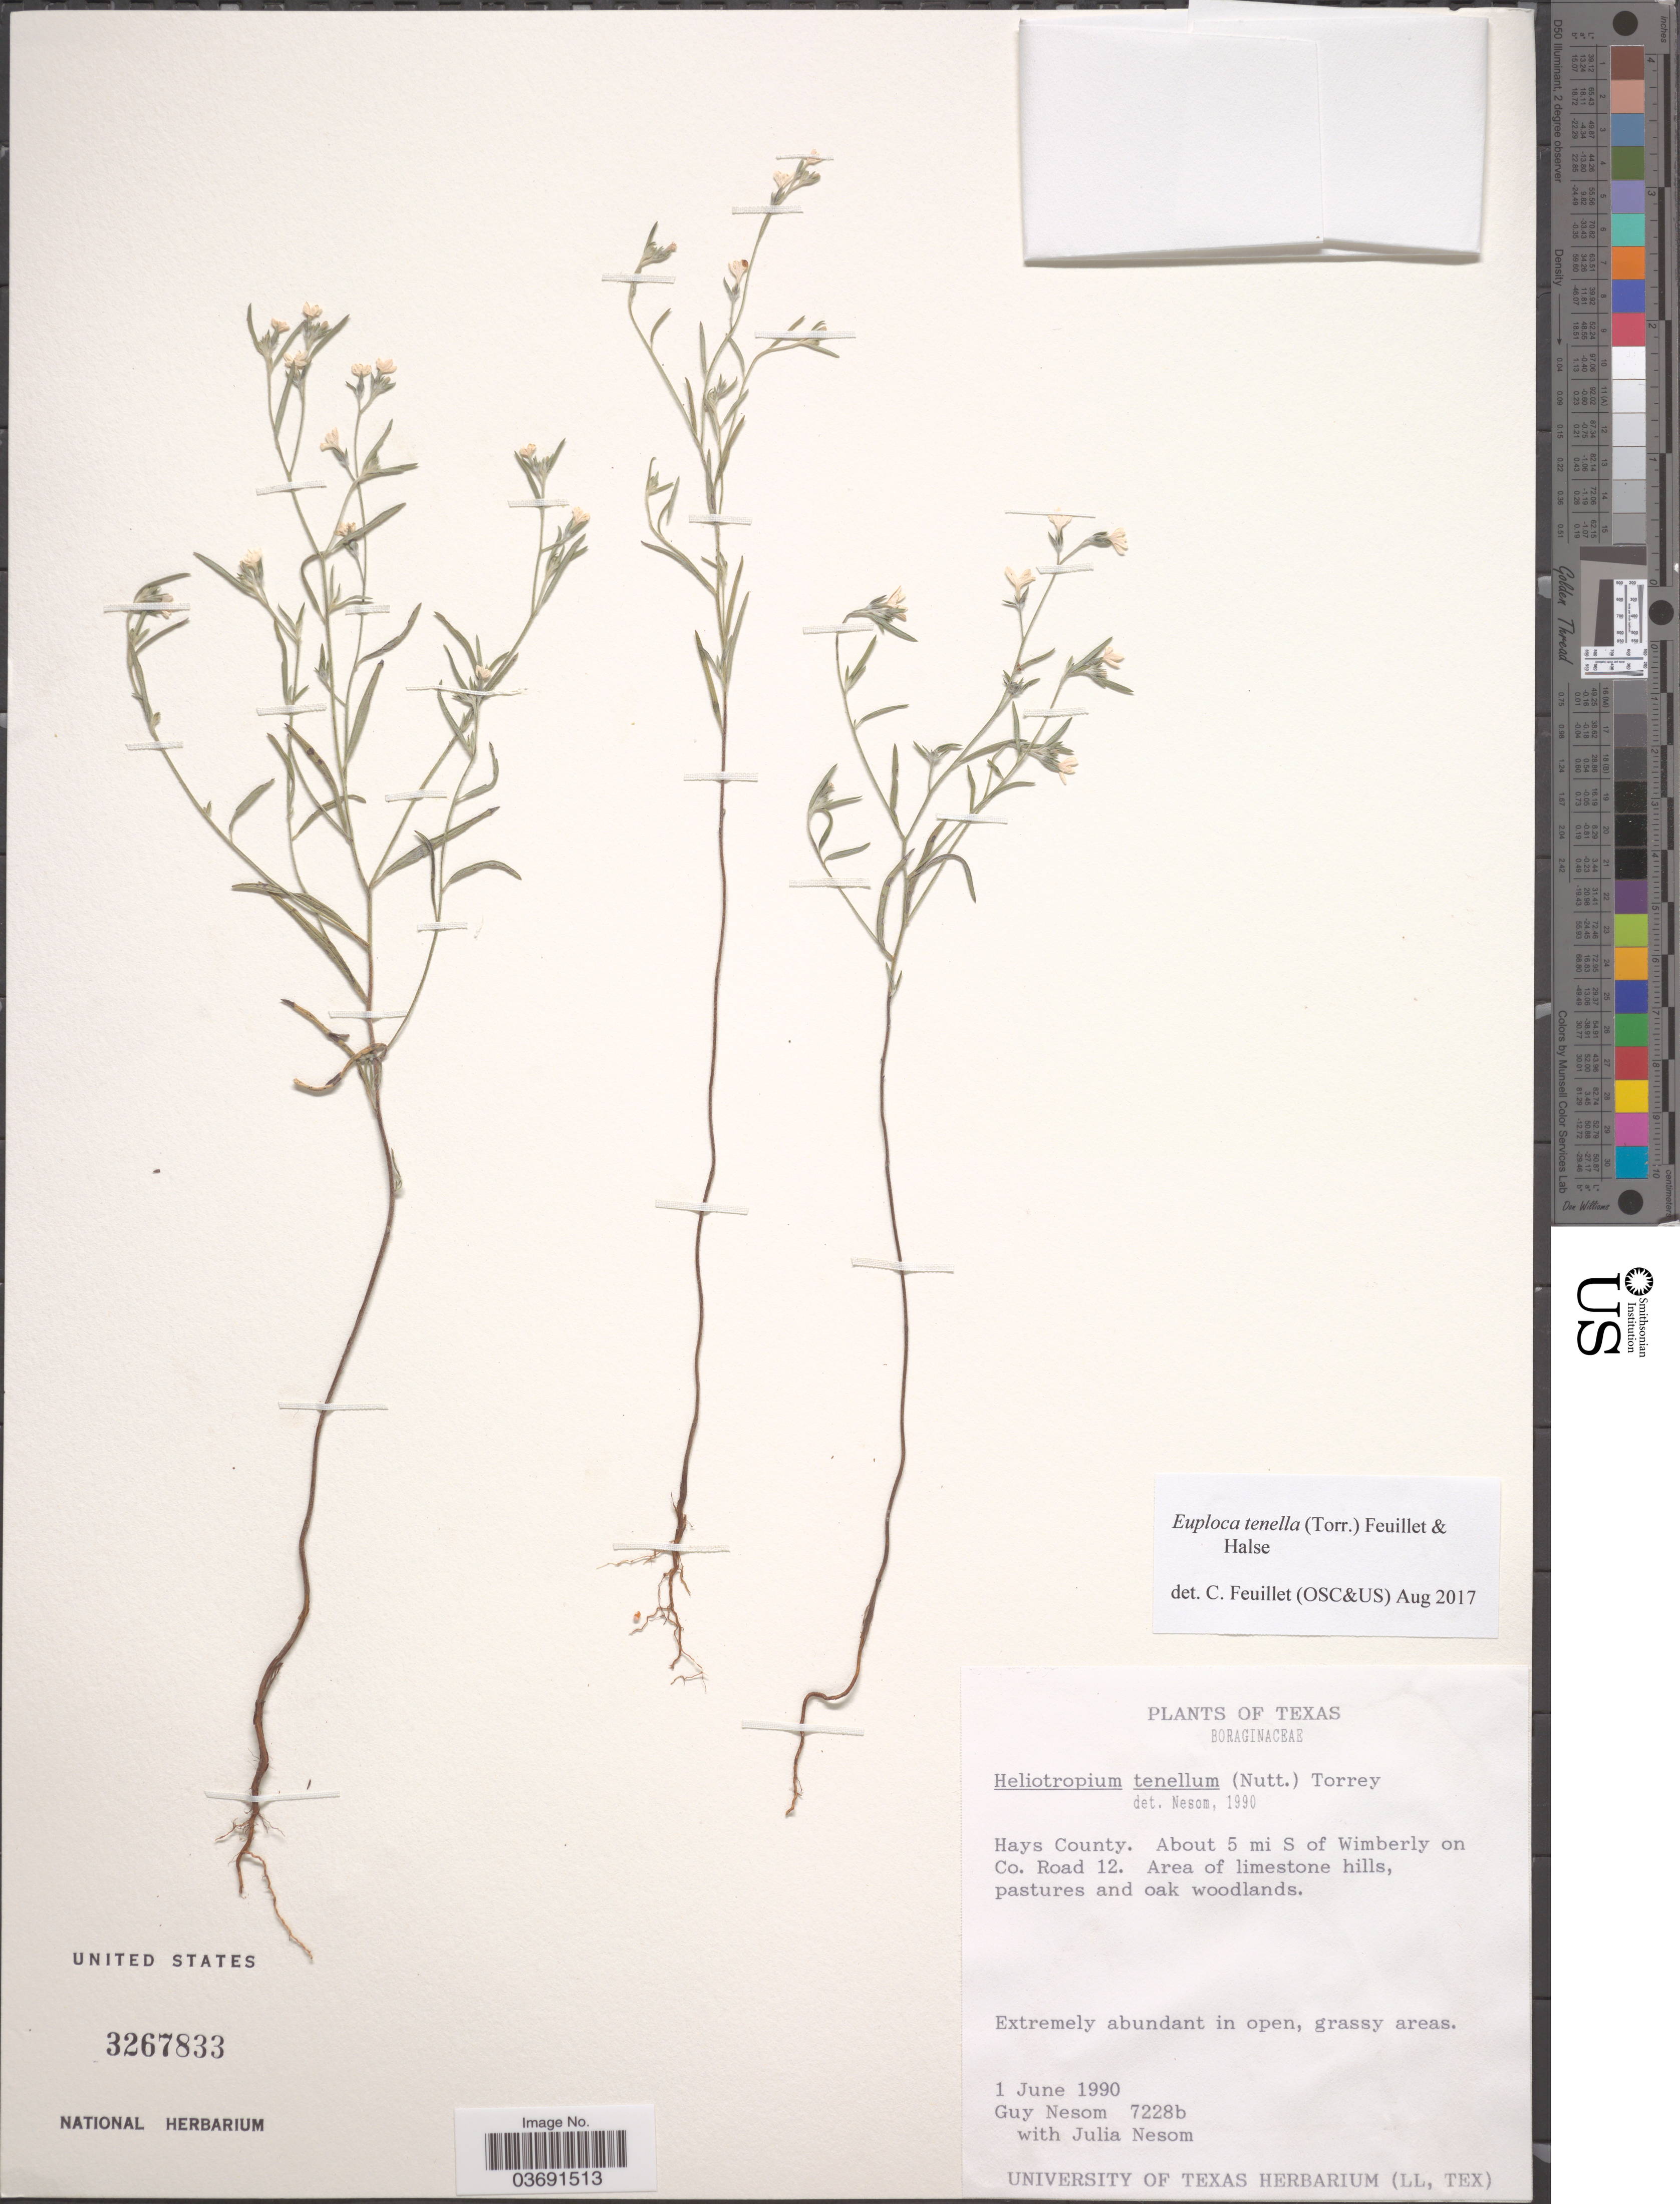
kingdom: Plantae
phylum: Tracheophyta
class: Magnoliopsida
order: Boraginales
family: Heliotropiaceae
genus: Euploca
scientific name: Euploca tenella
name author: (Torr.) Feuillet & Halse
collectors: G. Nesom & J. Nesom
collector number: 7228b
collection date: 1990-06-01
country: United States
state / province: Texas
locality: Hays County. About 5 mi S of Wimberly on Co. Road 12.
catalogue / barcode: US 3267833